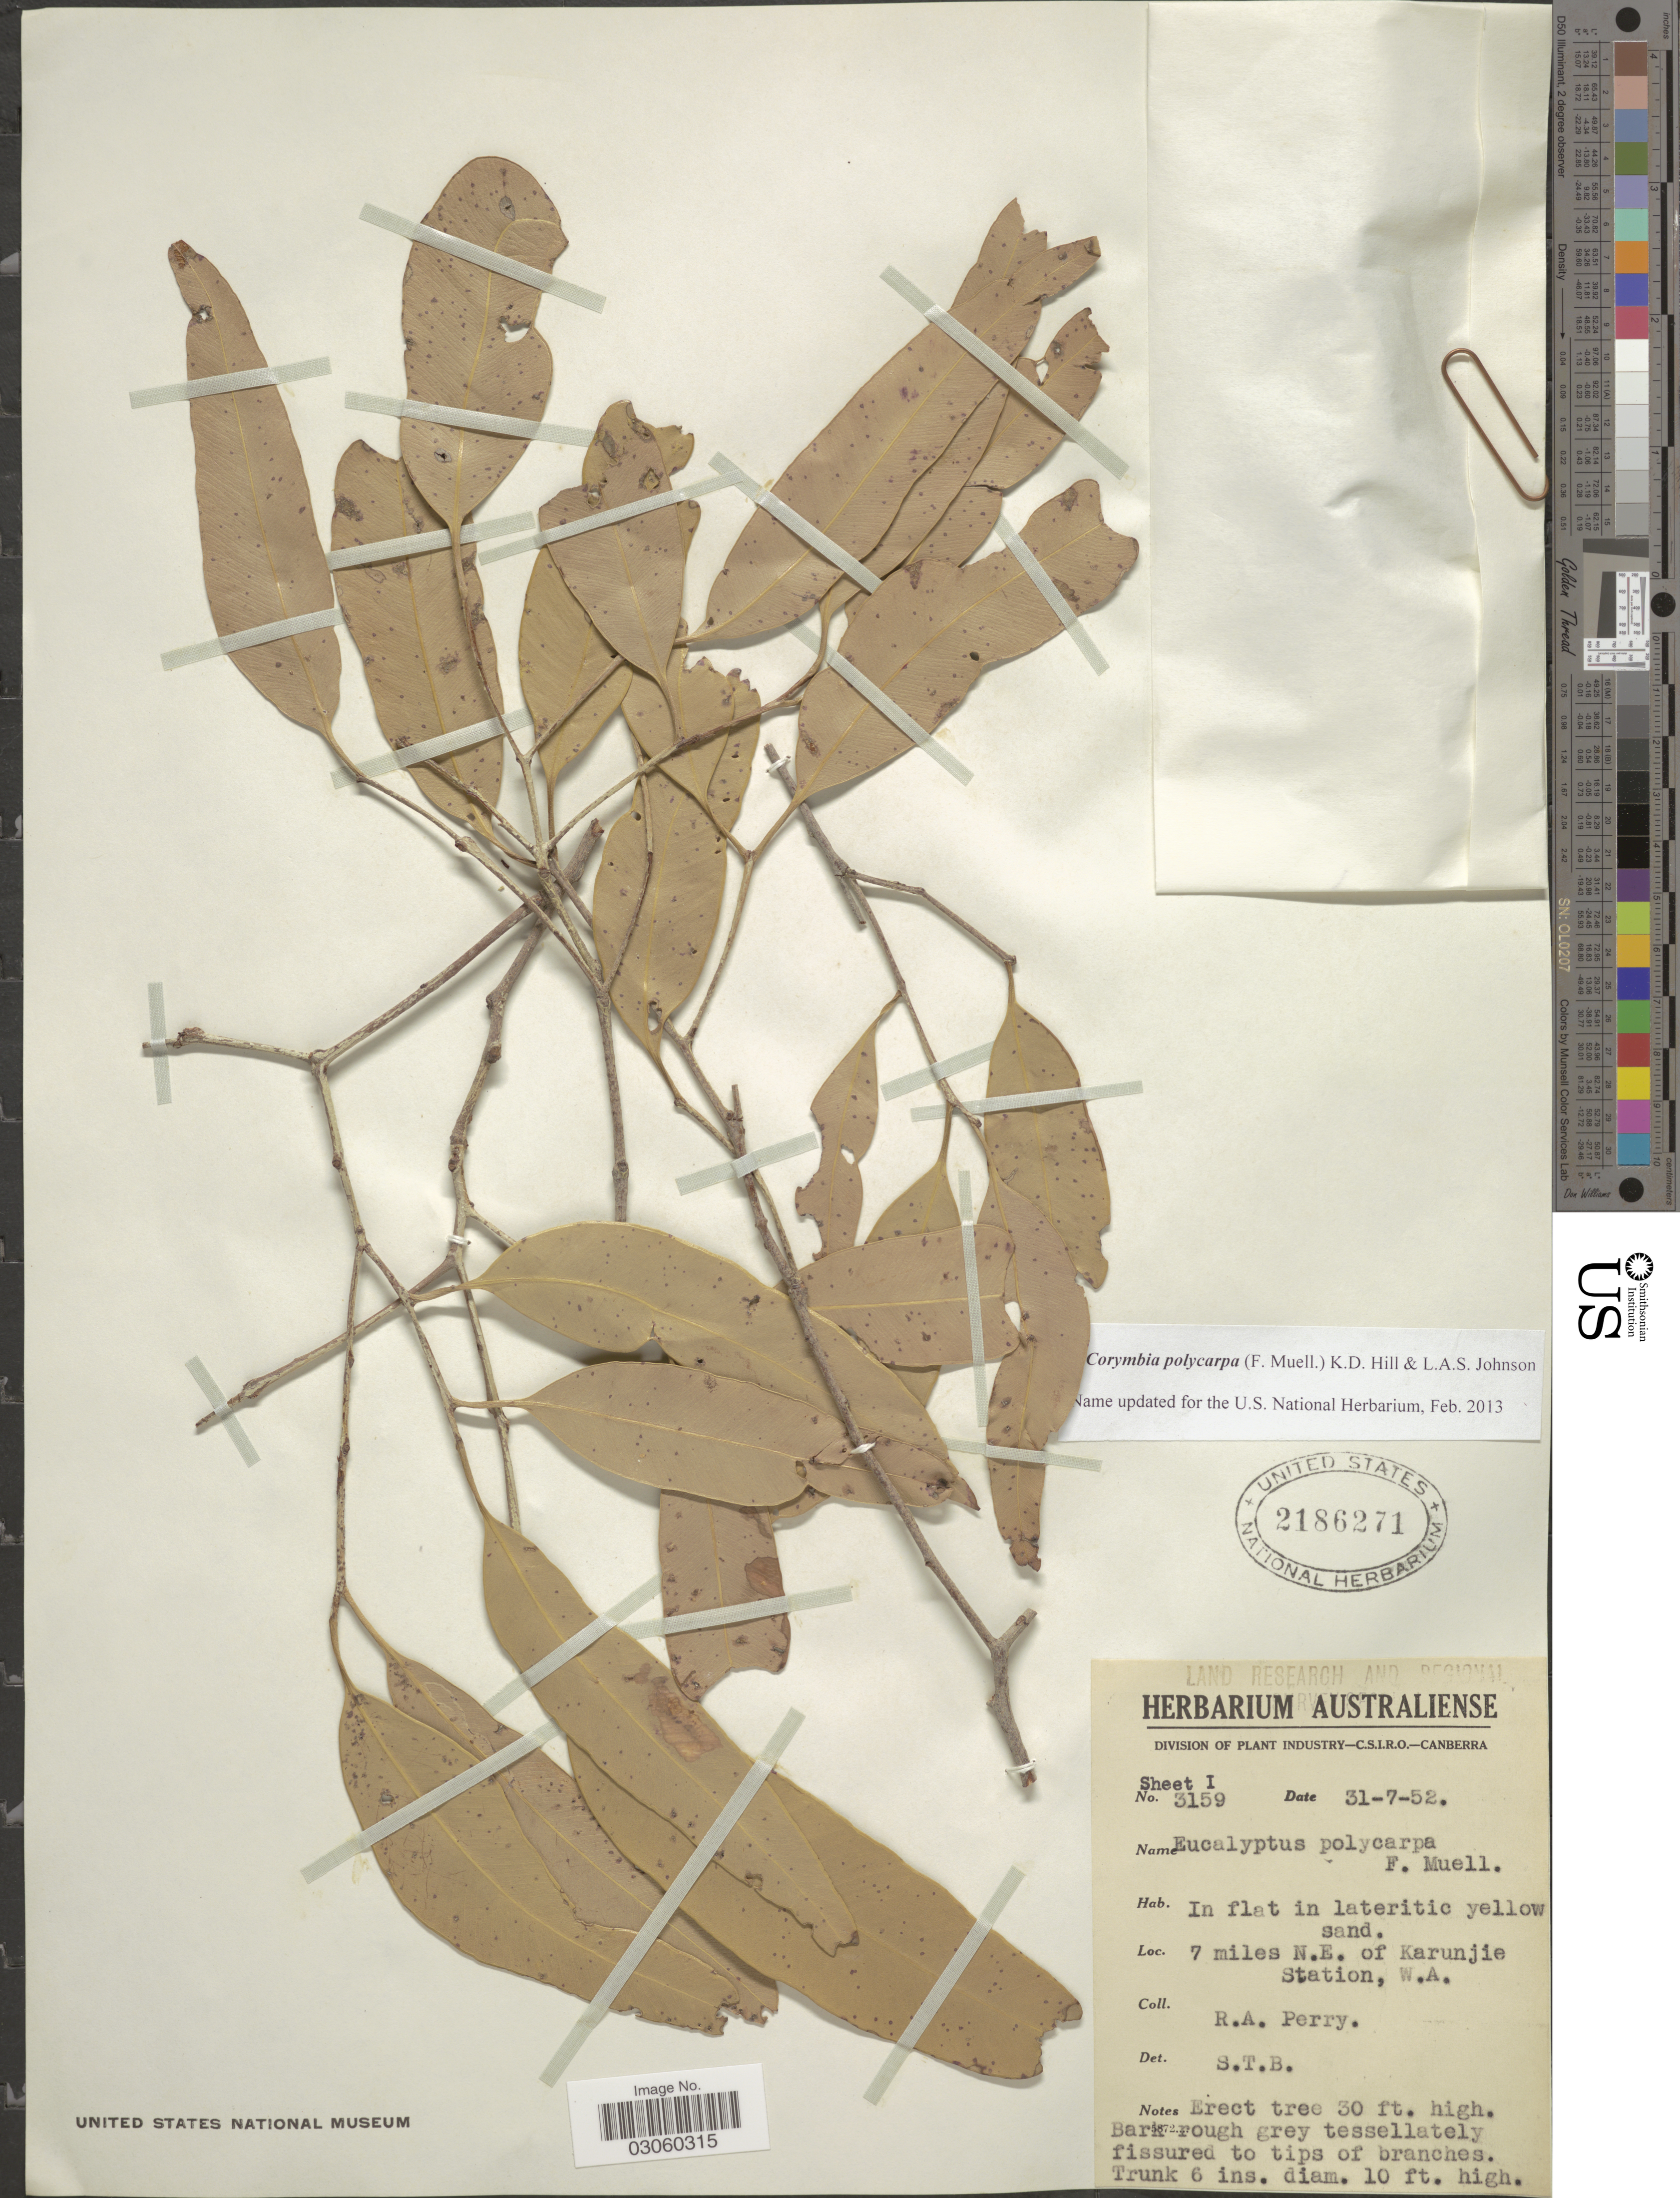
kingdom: Plantae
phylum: Tracheophyta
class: Magnoliopsida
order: Myrtales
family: Myrtaceae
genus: Corymbia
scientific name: Corymbia polycarpa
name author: (F. Muell.) K.D. Hill & L.A.S. Johnson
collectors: Perry, R. A.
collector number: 3159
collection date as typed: Transcribed d/m/y: 31/7/52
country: Australia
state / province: Western Australia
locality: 7 miles N.E. of Karunjie Station, W.A.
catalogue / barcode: US 2186271